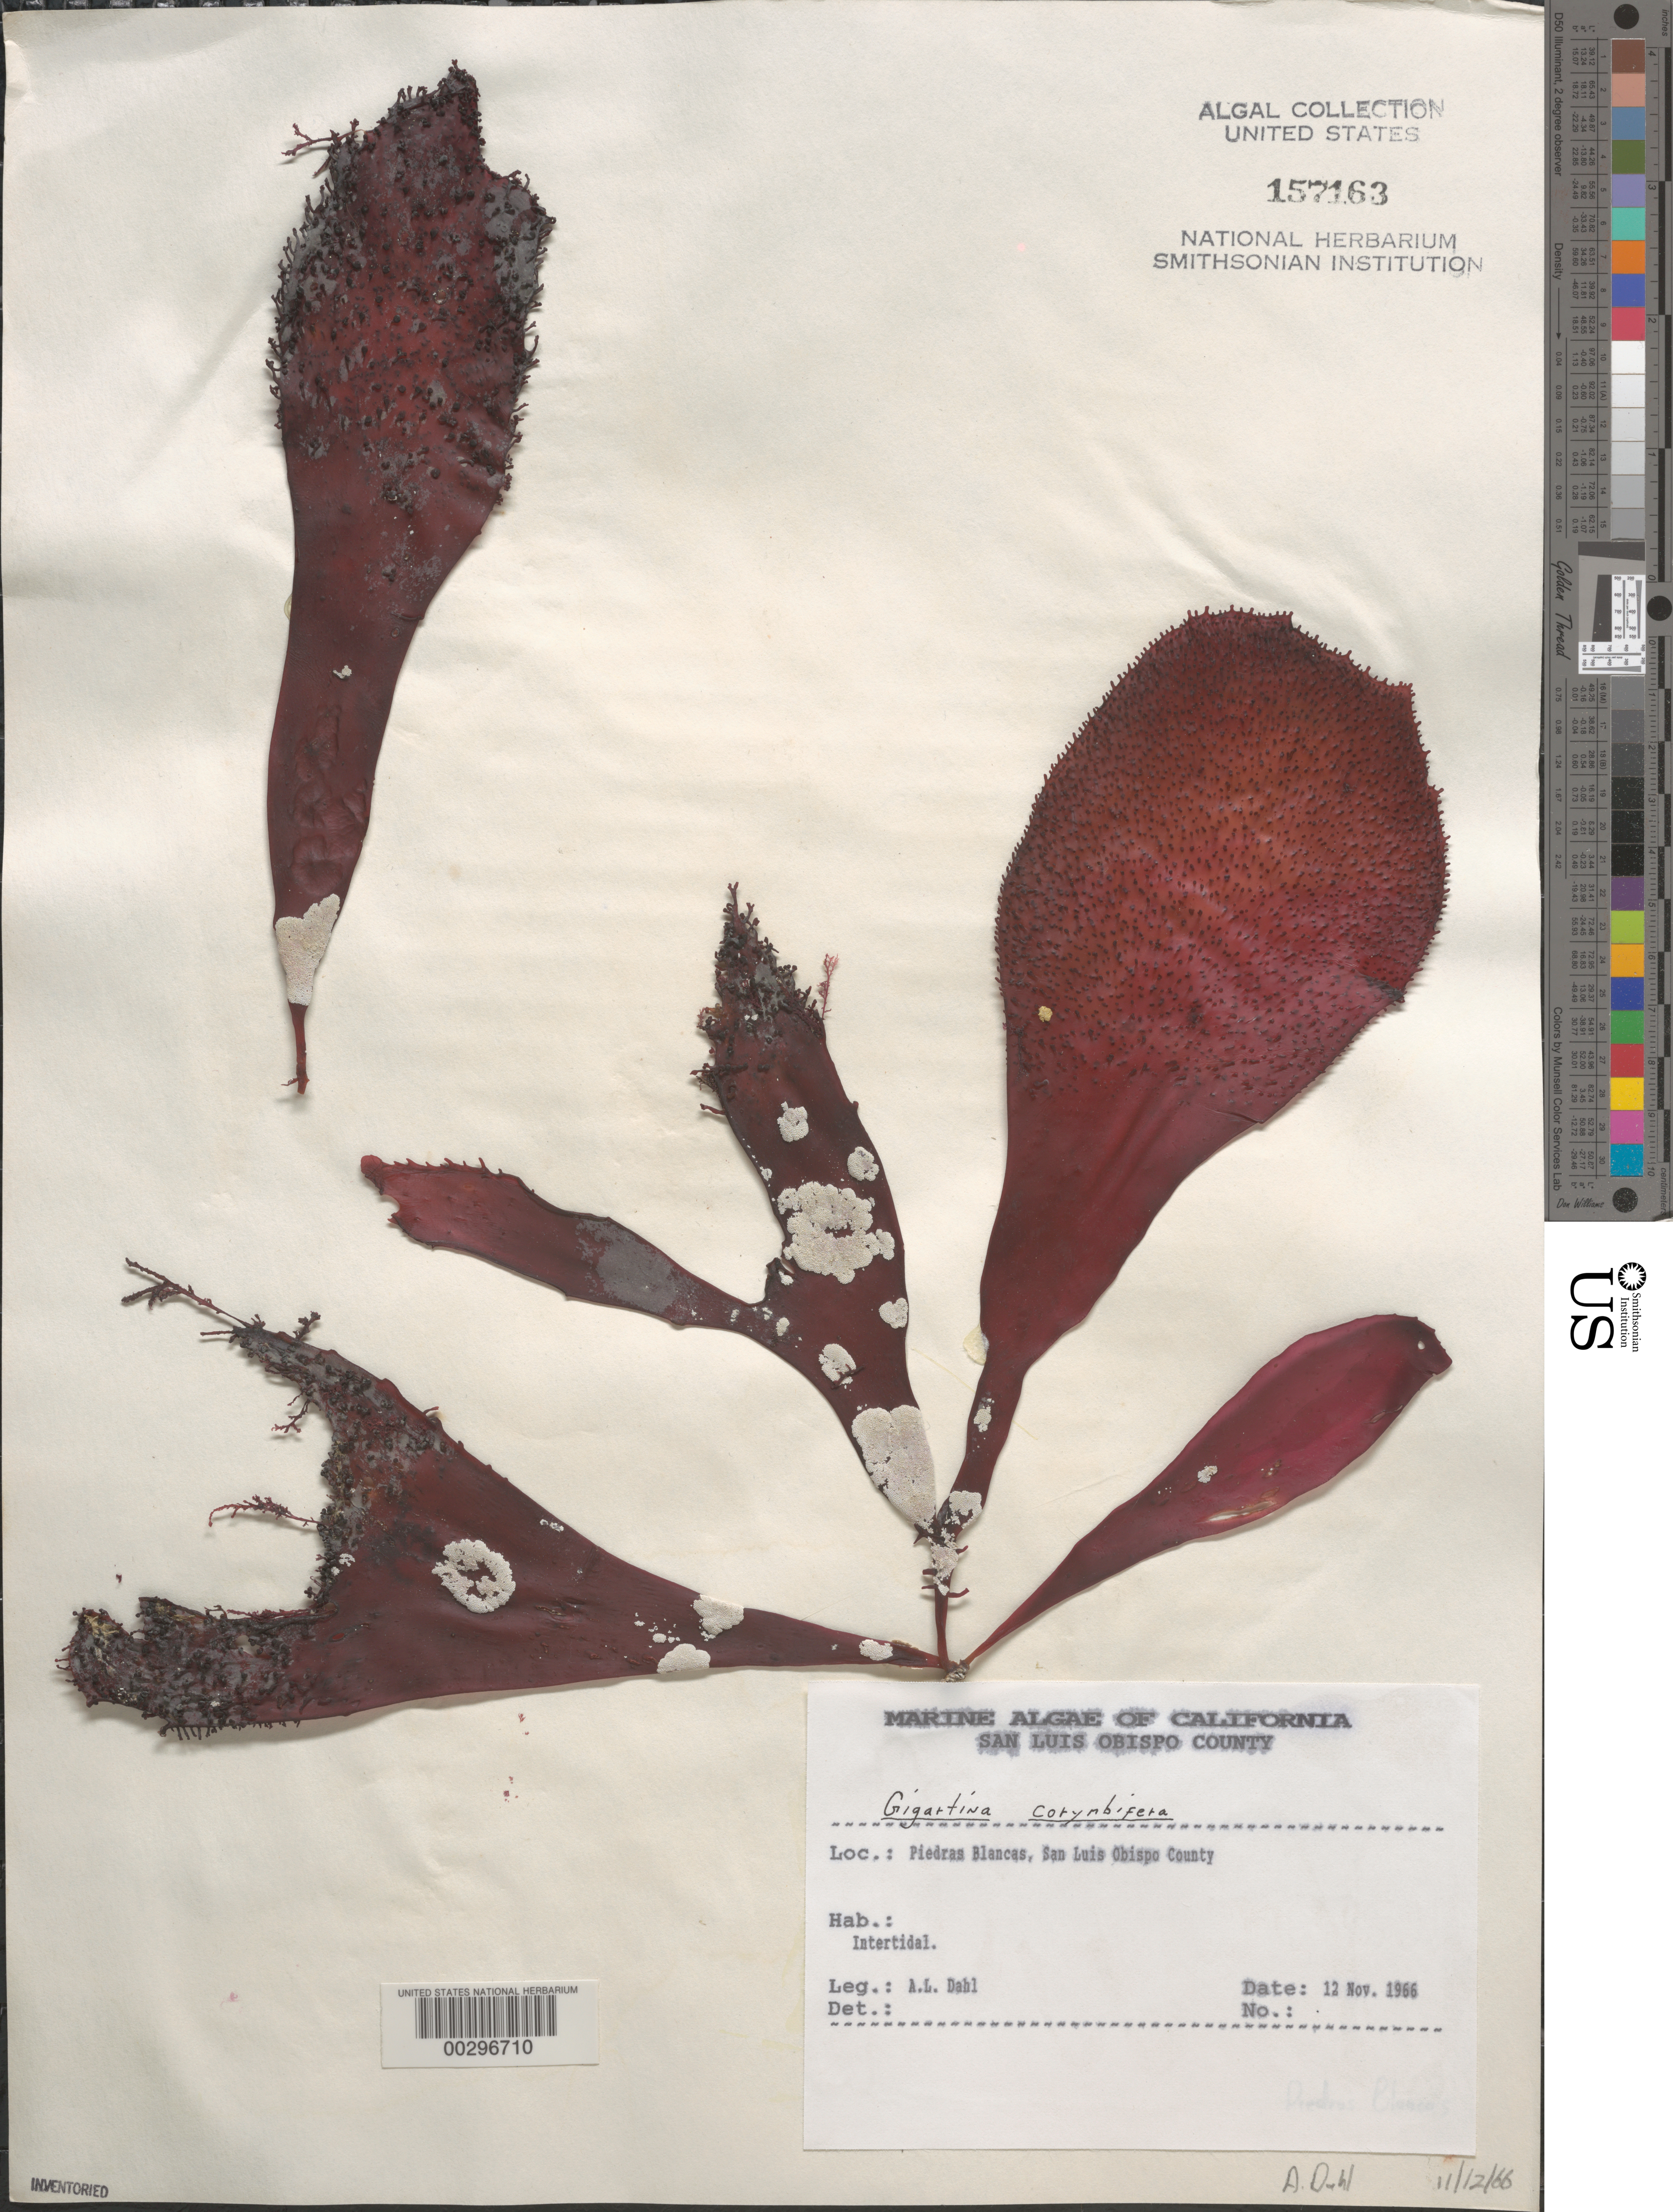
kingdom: Plantae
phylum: Rhodophyta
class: Florideophyceae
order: Gigartinales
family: Gigartinaceae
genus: Chondracanthus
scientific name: Chondracanthus corymbiferus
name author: (Kütz.) Guiry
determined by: Algae name updating Project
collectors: A. Dahl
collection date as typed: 12 Nov 1966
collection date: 1966-11-12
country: United States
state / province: California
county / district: San Luis Obispo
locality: Piedras Blancas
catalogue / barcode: US 157163